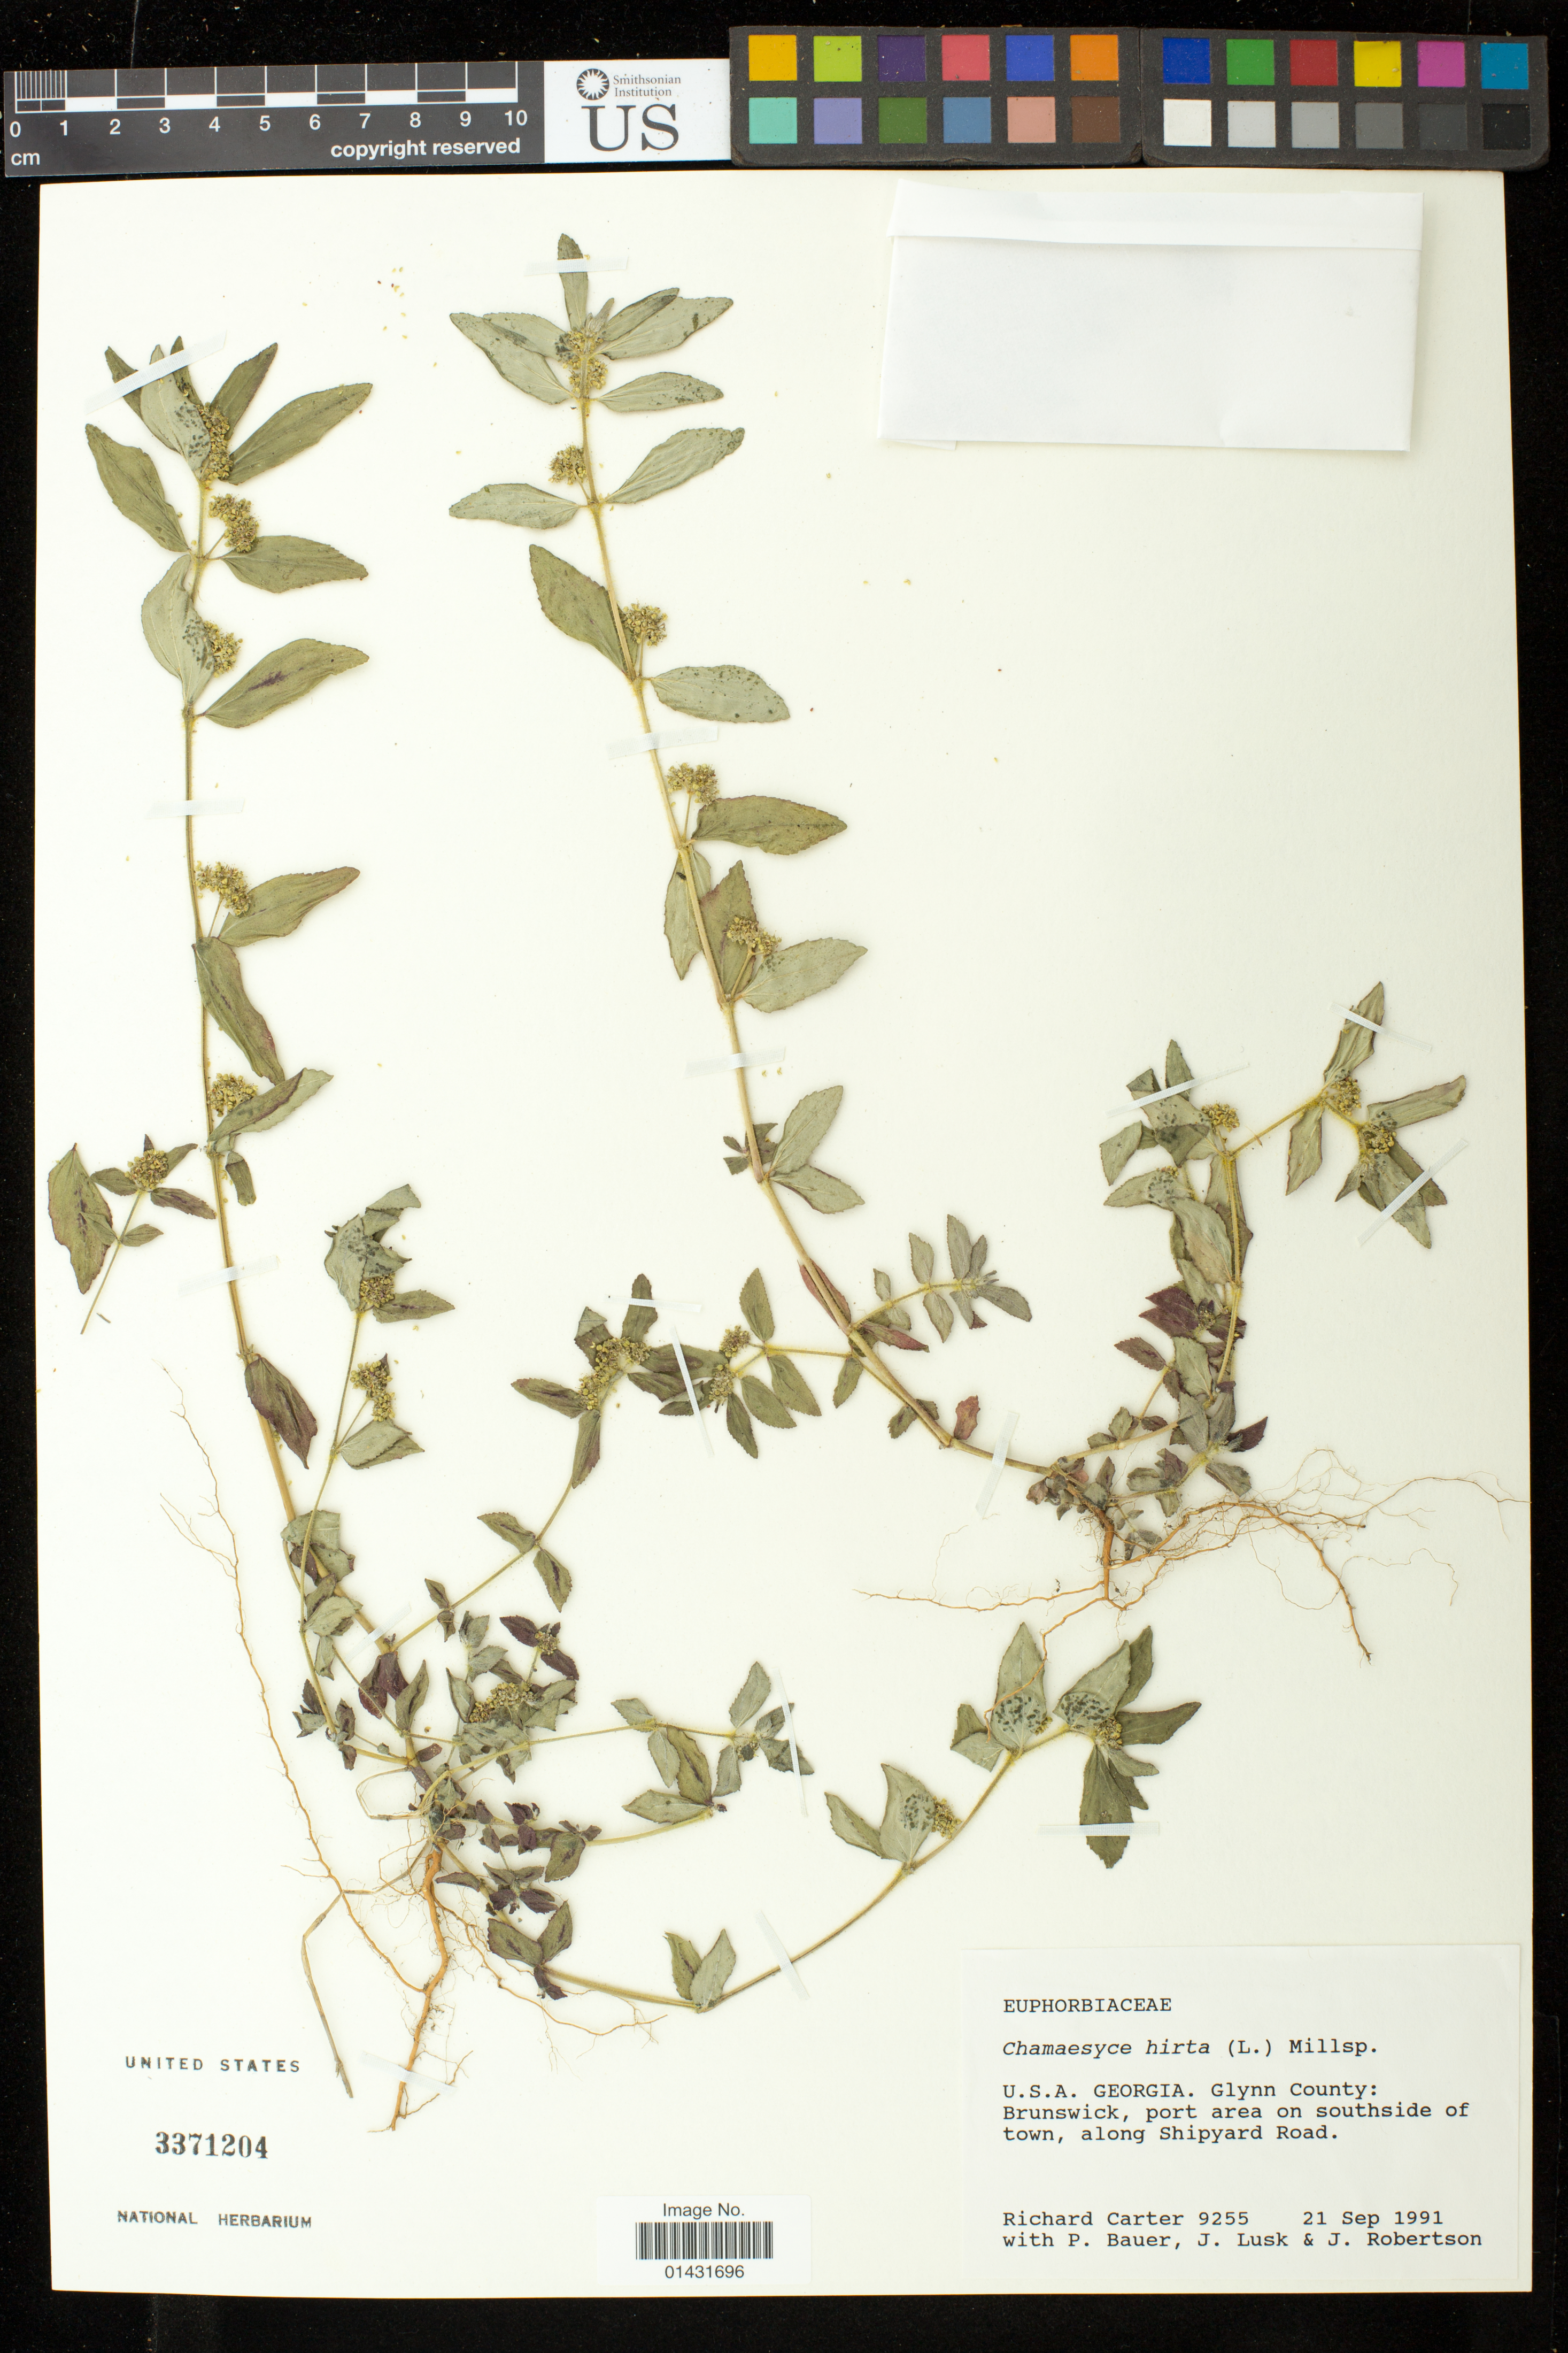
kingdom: Plantae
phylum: Tracheophyta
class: Magnoliopsida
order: Malpighiales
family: Euphorbiaceae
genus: Euphorbia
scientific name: Euphorbia hirta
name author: L.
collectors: R. Carter, P. Bauer, J. Lusk & J. Robertson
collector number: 9255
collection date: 1991-09-21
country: United States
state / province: Georgia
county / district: Glynn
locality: Brunswick, port area on the southside of town, along Shipyard Road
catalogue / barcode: US 3371204